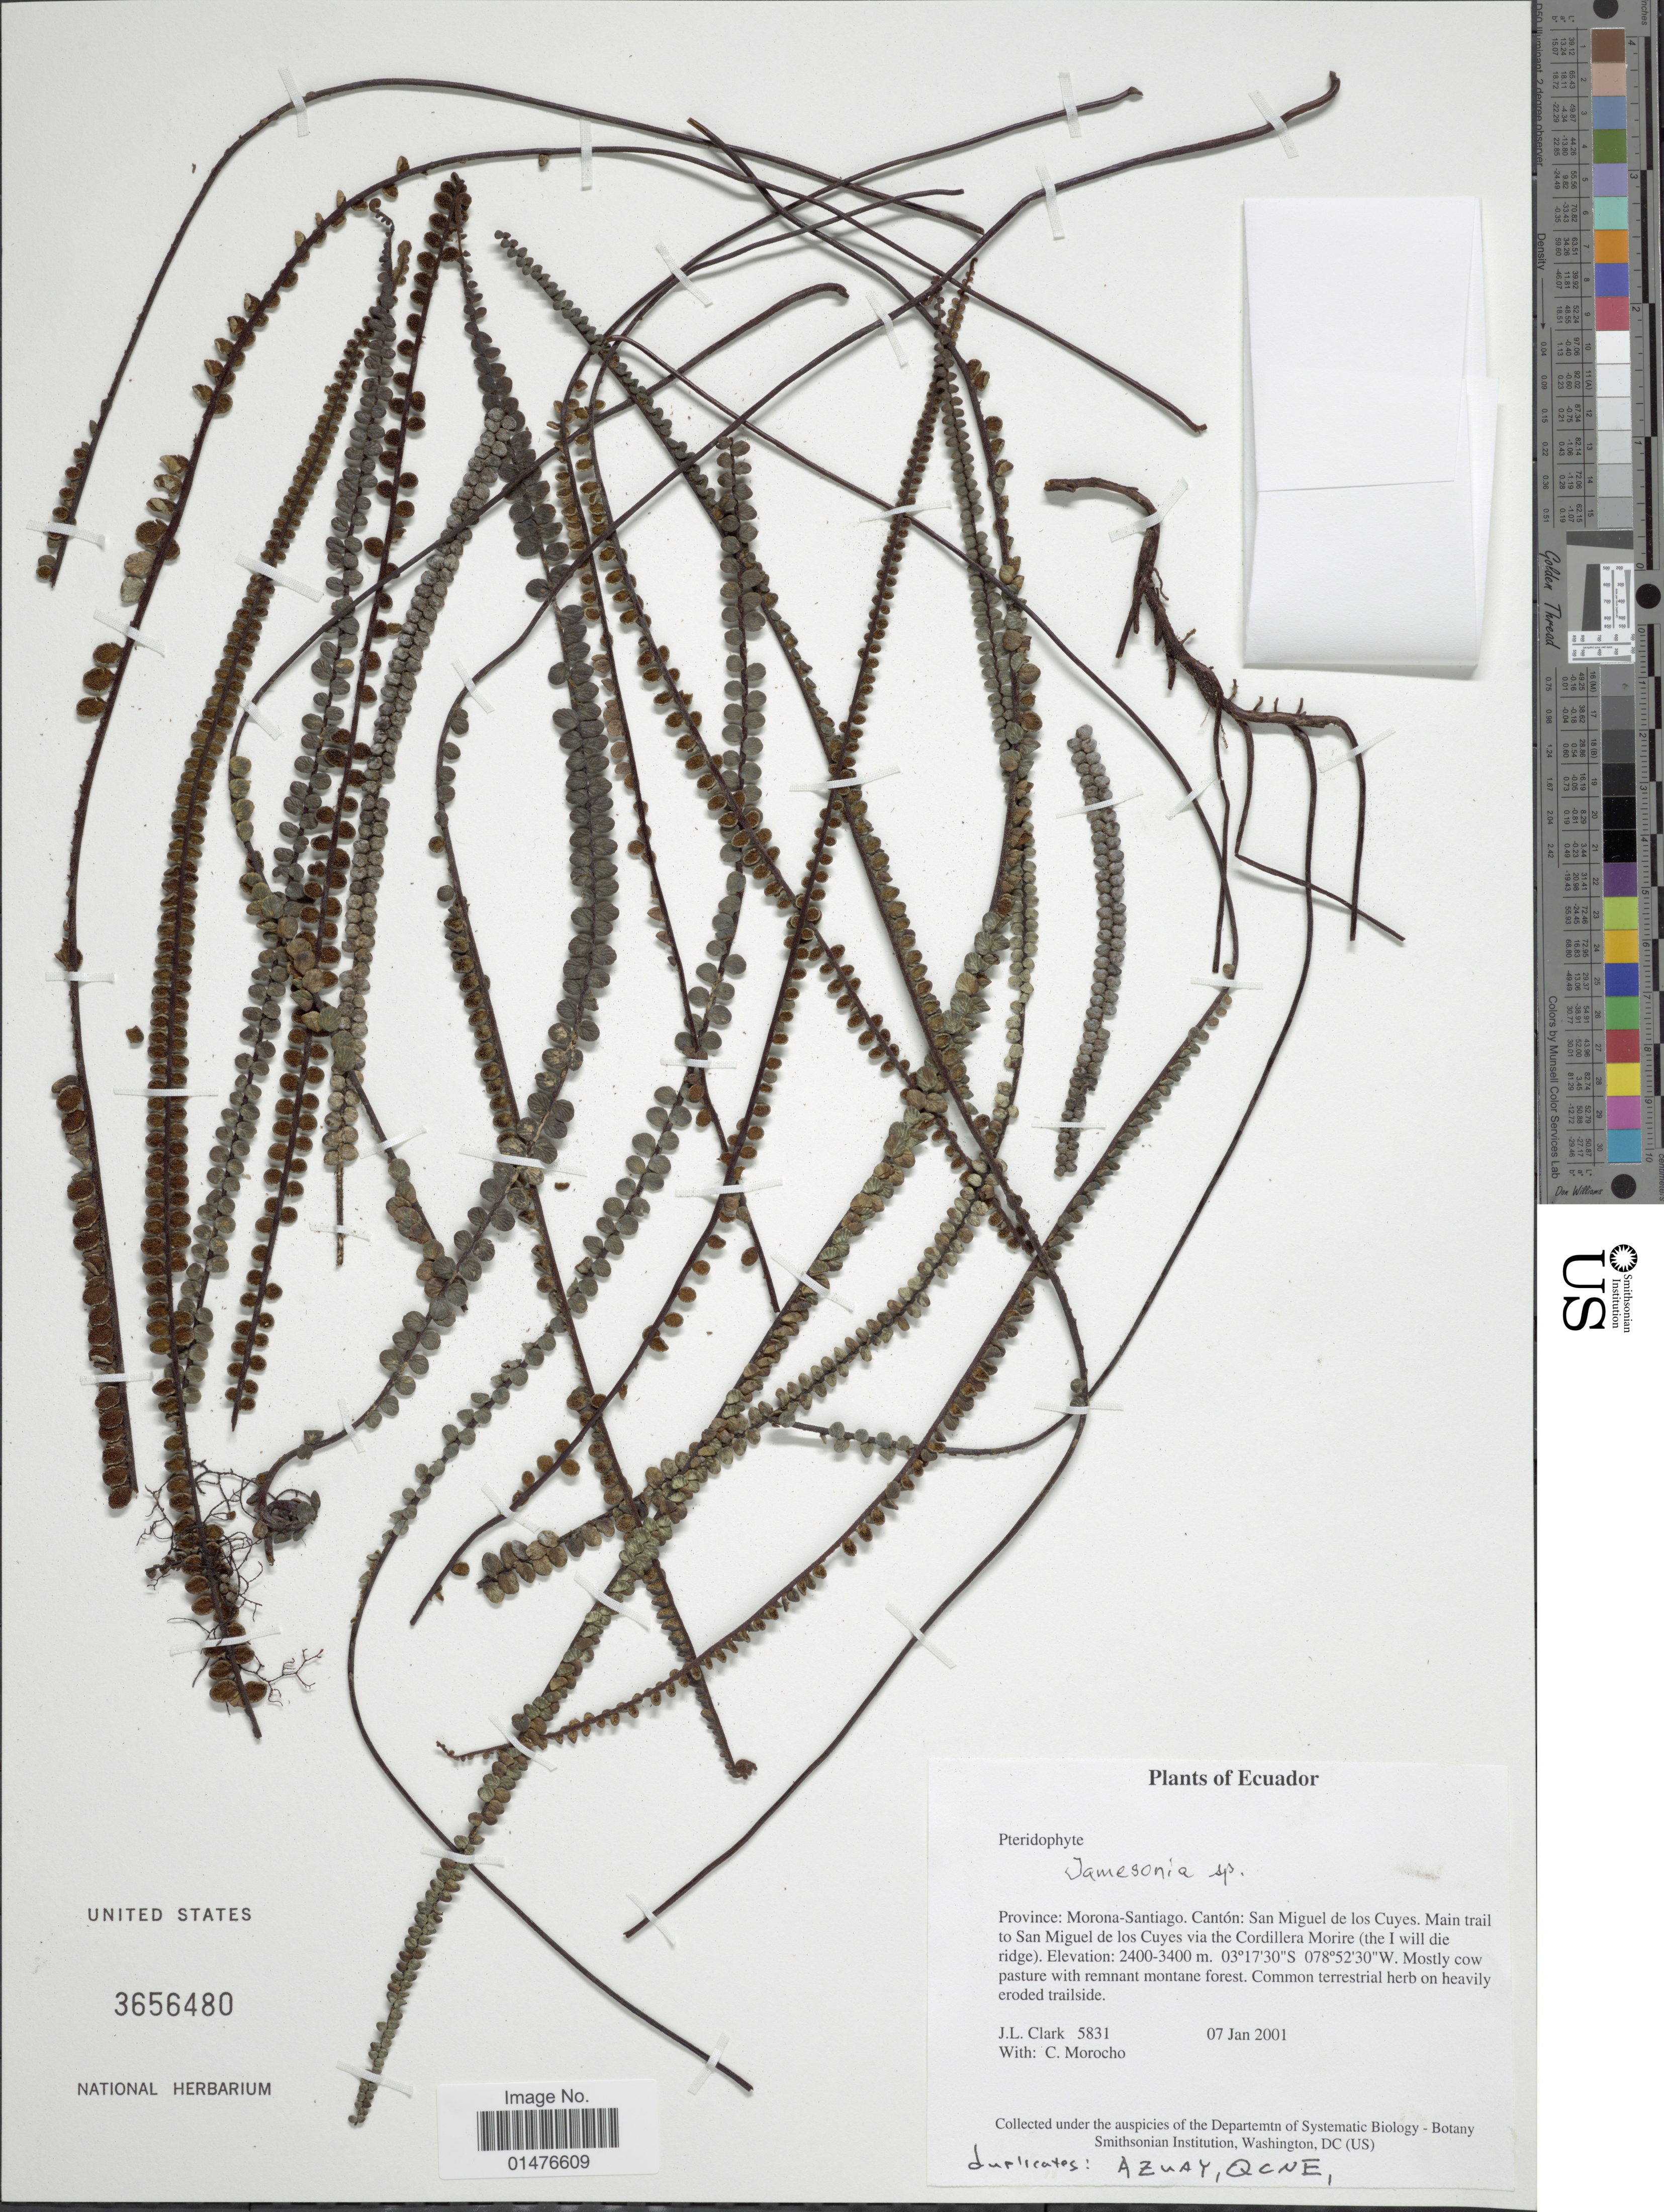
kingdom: Plantae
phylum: Tracheophyta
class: Polypodiopsida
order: Polypodiales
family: Pteridaceae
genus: Jamesonia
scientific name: Jamesonia sp.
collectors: J. L. Clark & C. Morocho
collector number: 5831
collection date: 2001-01-07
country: Ecuador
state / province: Morona-Santiago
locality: Cantón: San Miguel de los Cuyes. Main trail to San Miguel de los Cuyes via the Cordillera Morire (the I will die ridge)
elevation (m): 2400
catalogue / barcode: US 3656480